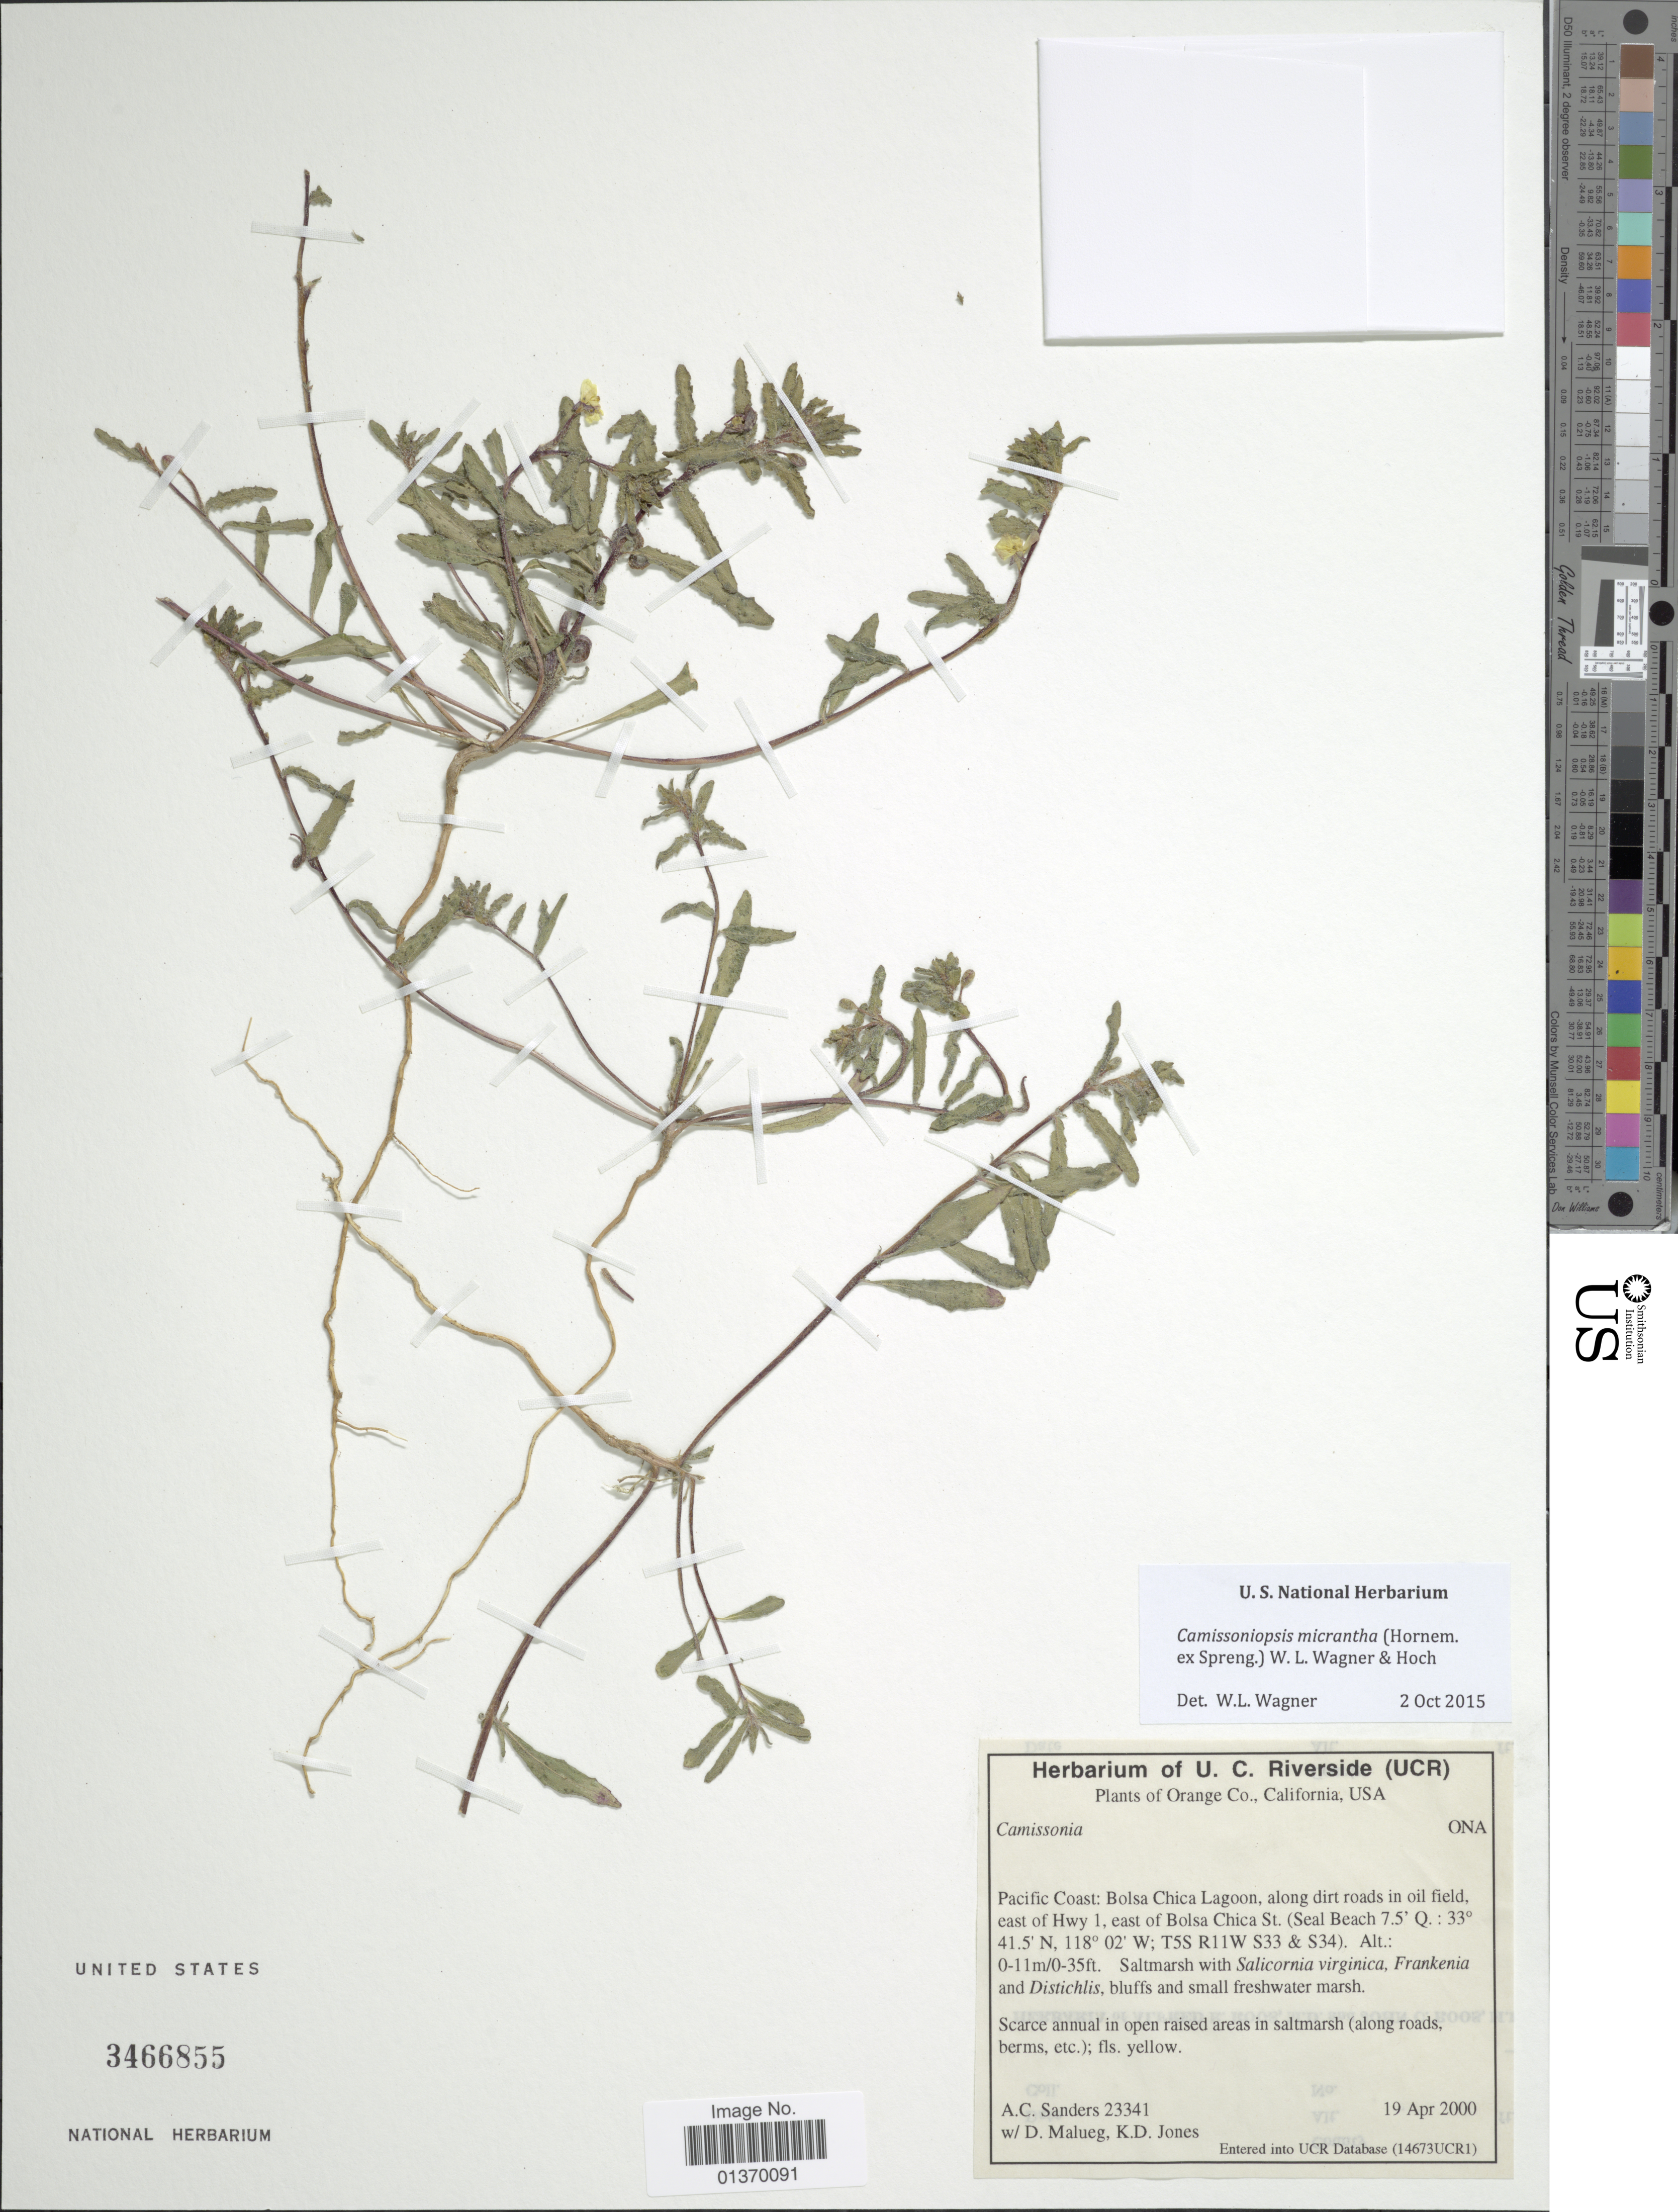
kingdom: Plantae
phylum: Tracheophyta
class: Magnoliopsida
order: Myrtales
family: Onagraceae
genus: Camissoniopsis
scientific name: Camissoniopsis micrantha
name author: (Hornem. ex Spreng.) W.L. Wagner & Hoch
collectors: A. Sanders, D. Malueg & K. D. Jones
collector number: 23341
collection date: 2000-04-19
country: United States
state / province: California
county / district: Orange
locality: Orange Co., Pacific Coast: Bolsa Chica Lagoon, along dirt roads in oil field, east of Hwy 1, east of Bolsa Chica St. (Seal Beach 7.5' Q.: T5S R11W S33 & S34)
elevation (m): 0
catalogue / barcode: US 3466855